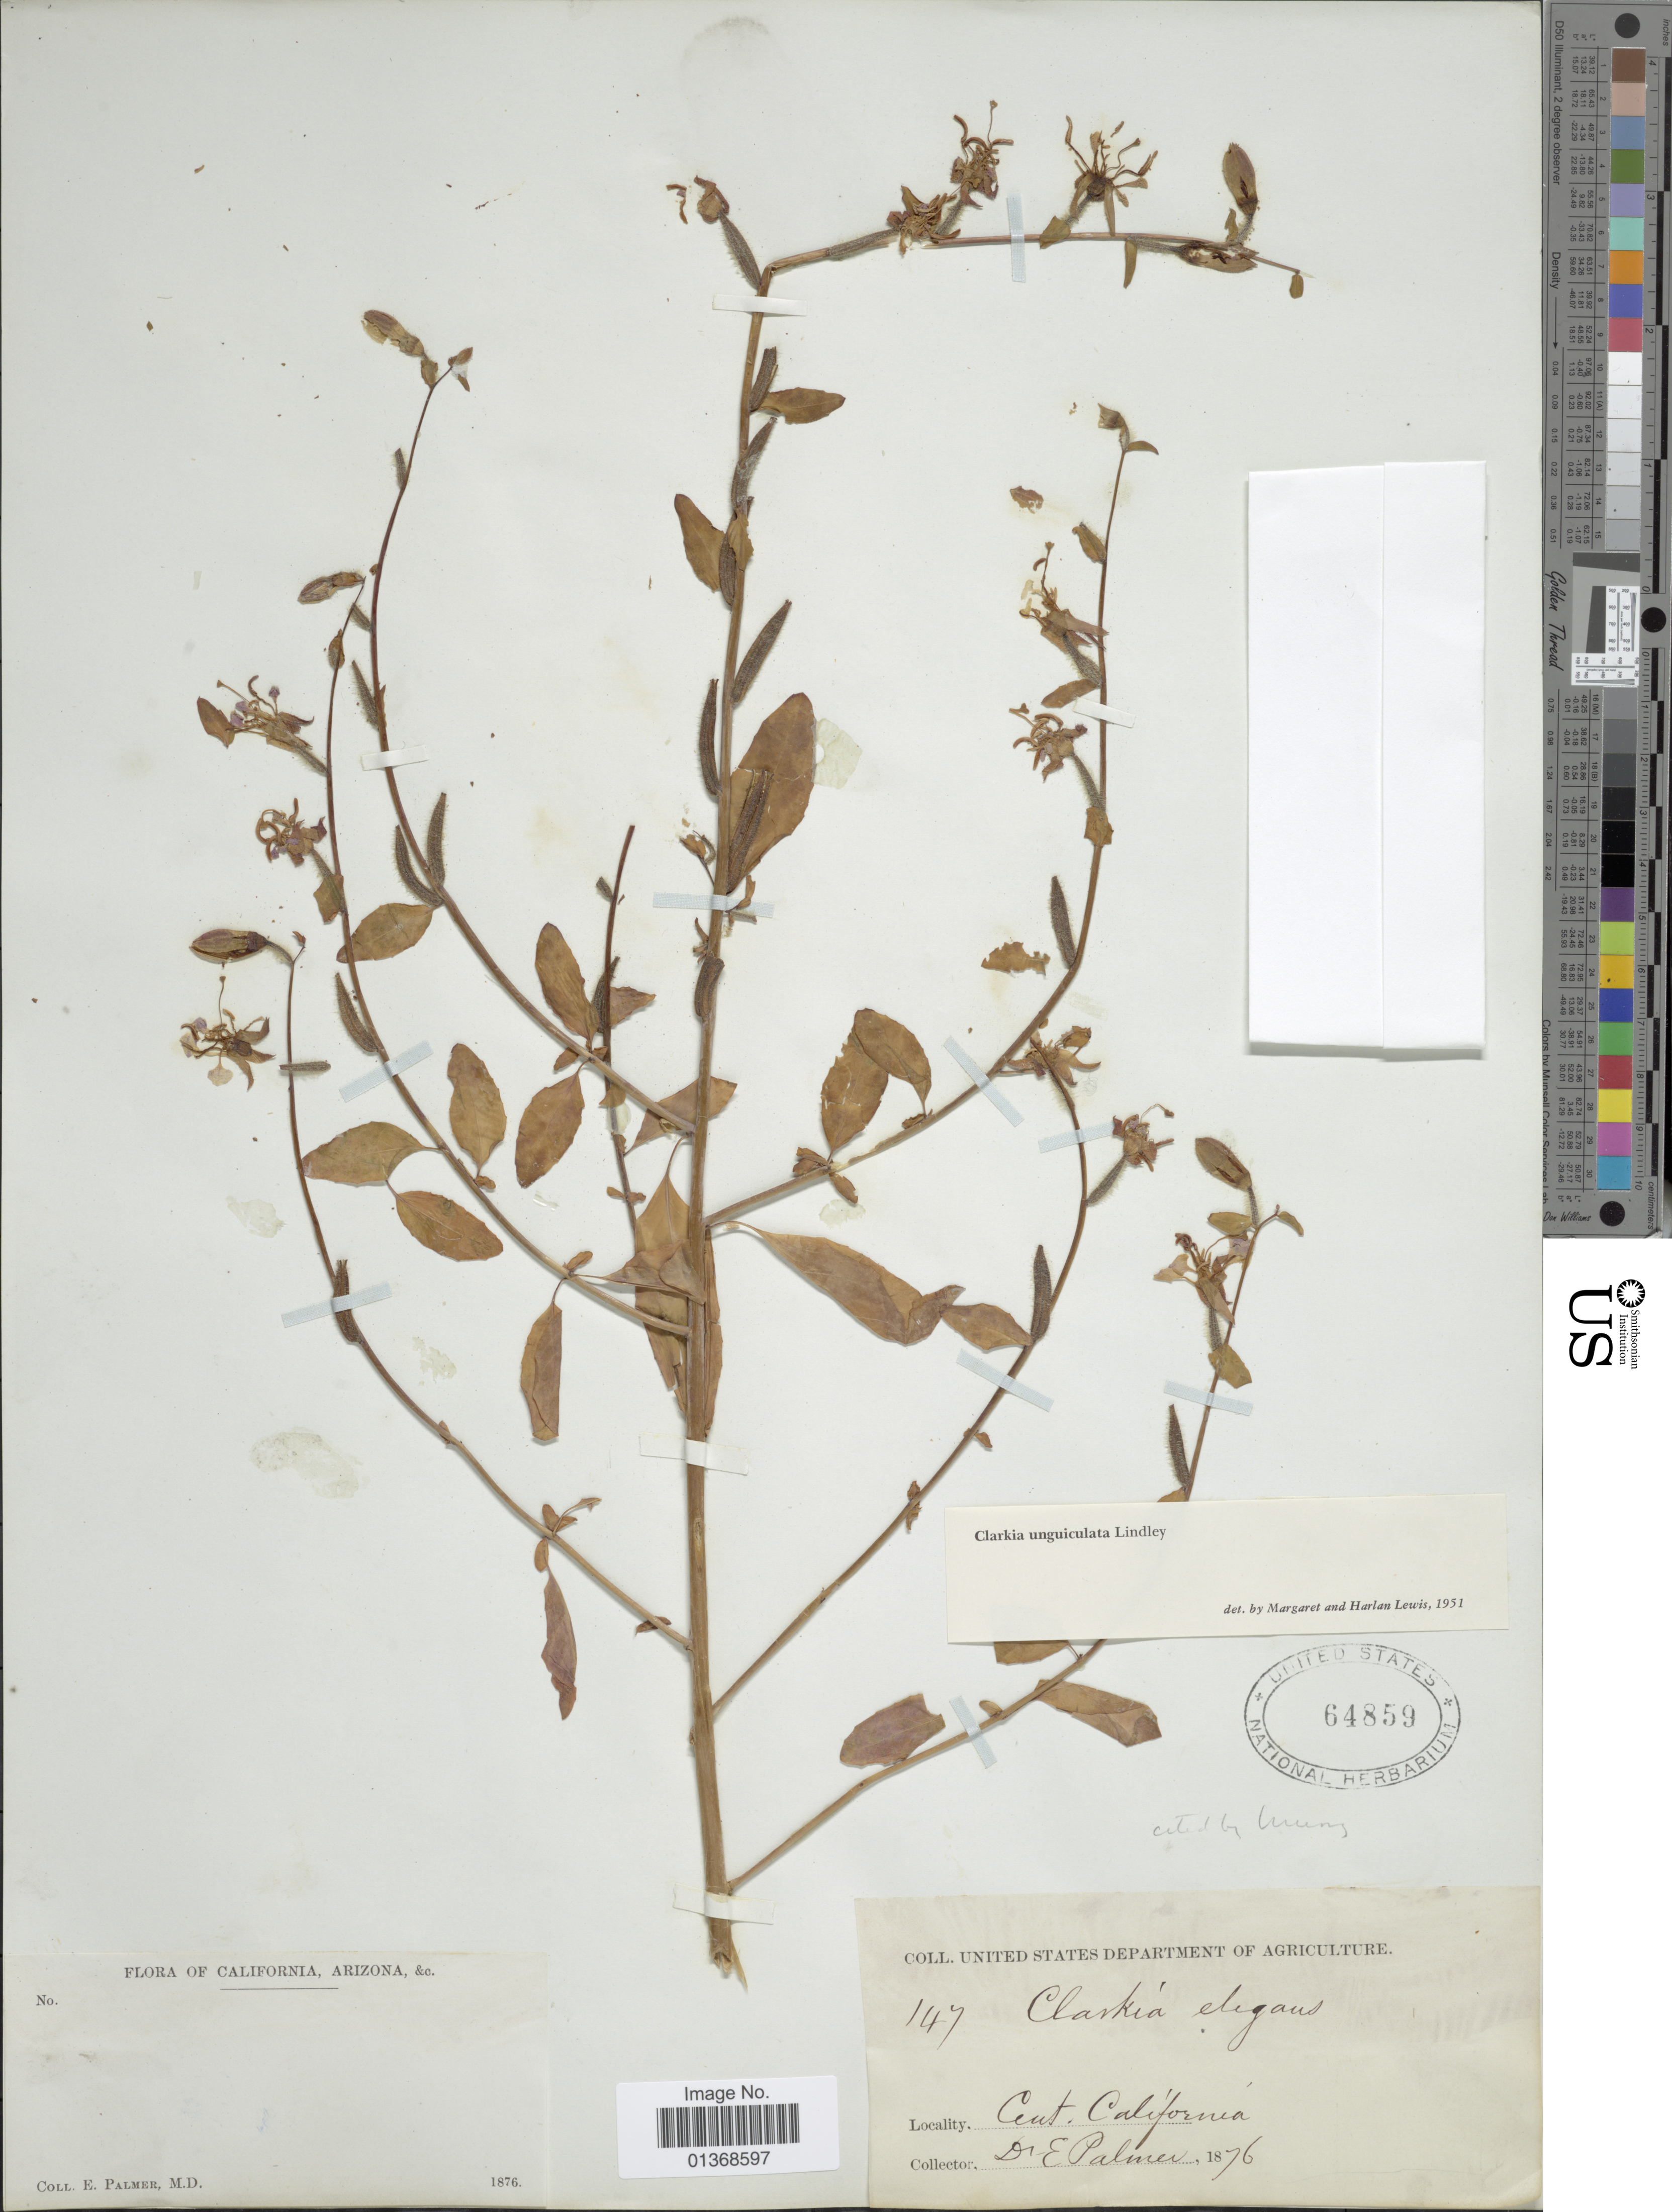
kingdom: Plantae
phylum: Tracheophyta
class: Magnoliopsida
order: Myrtales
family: Onagraceae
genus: Clarkia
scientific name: Clarkia unguiculata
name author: Lindl.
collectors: E. Palmer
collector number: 147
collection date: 1876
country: United States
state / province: California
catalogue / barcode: US 64859